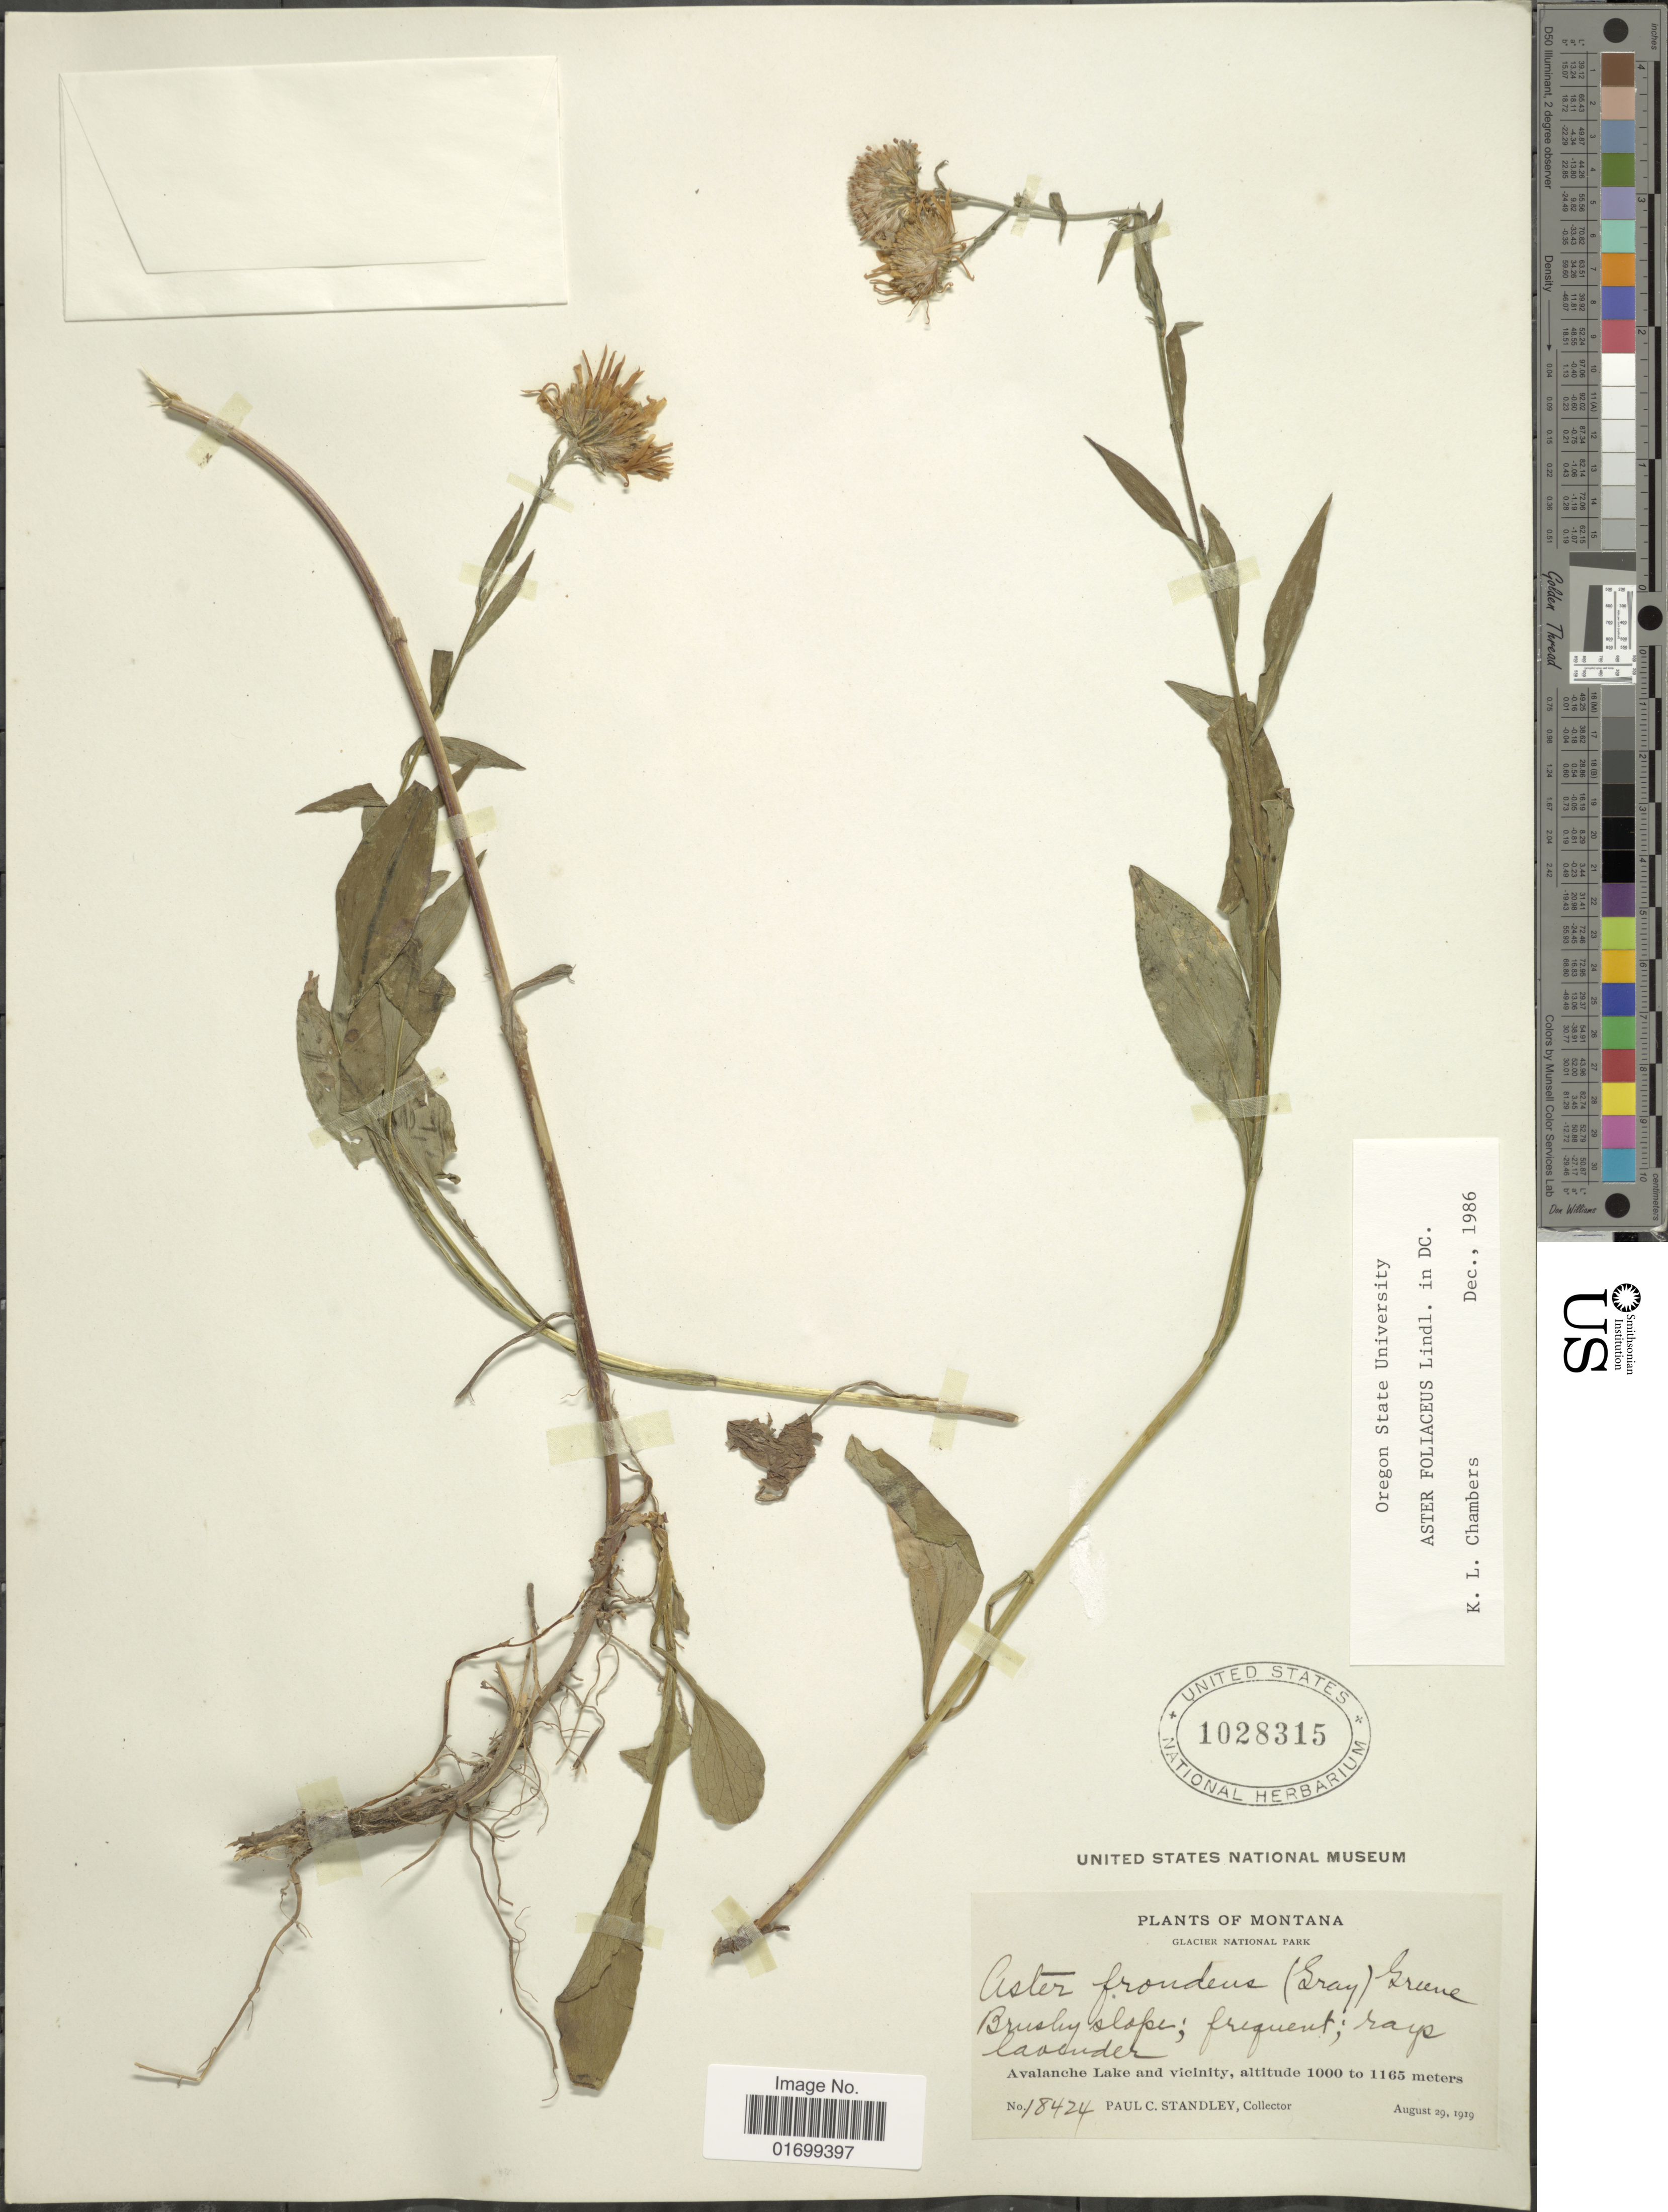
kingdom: Plantae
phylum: Tracheophyta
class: Magnoliopsida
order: Asterales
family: Asteraceae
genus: Symphyotrichum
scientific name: Symphyotrichum foliaceum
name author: (Lindl. ex DC.) G.L. Nesom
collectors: P. C. Standley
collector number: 18424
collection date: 1919-08-29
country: United States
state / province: Montana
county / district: Flathead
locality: Glacier National Park, brushy slope, Avalanche Lake and vicinity.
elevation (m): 1000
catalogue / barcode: US 1028315